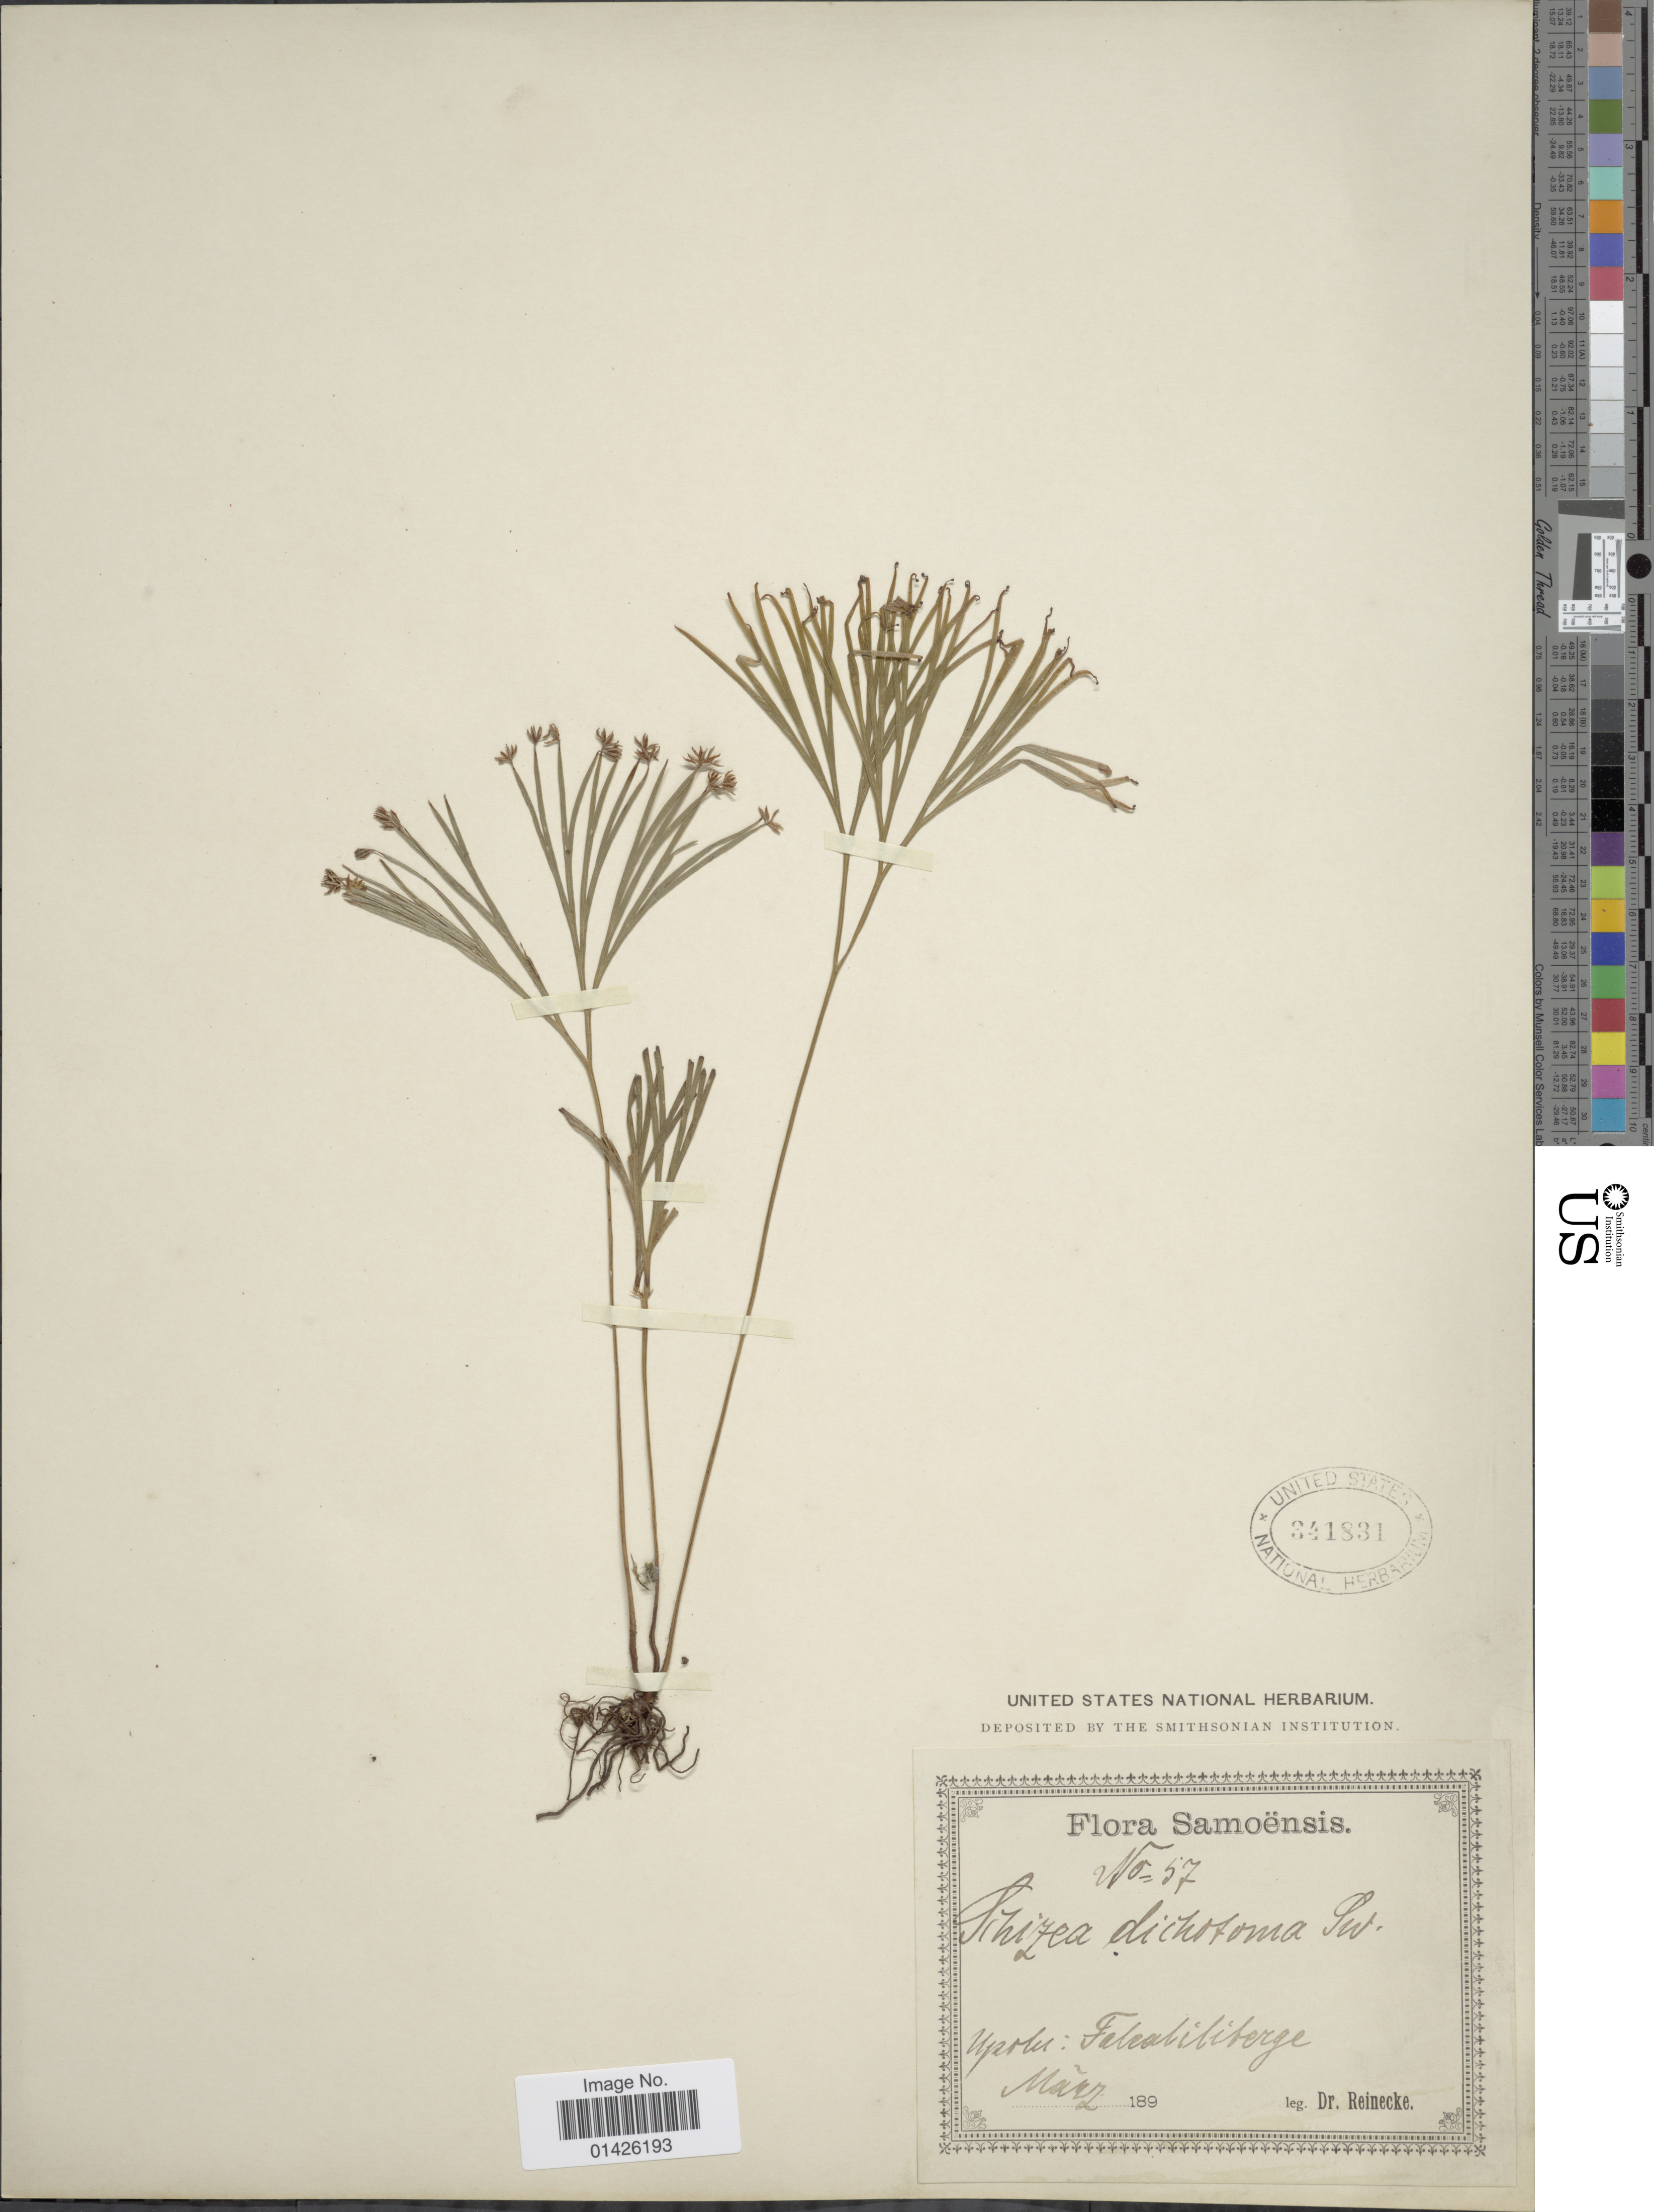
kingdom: Plantae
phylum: Tracheophyta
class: Polypodiopsida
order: Schizaeales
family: Schizaeaceae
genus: Schizaea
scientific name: Schizaea dichotoma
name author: (L.) J. Sm.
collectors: -- Reinecke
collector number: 57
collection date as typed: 189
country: Samoa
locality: Samoënsis, felchibegre [interpreted]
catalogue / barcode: US 341831